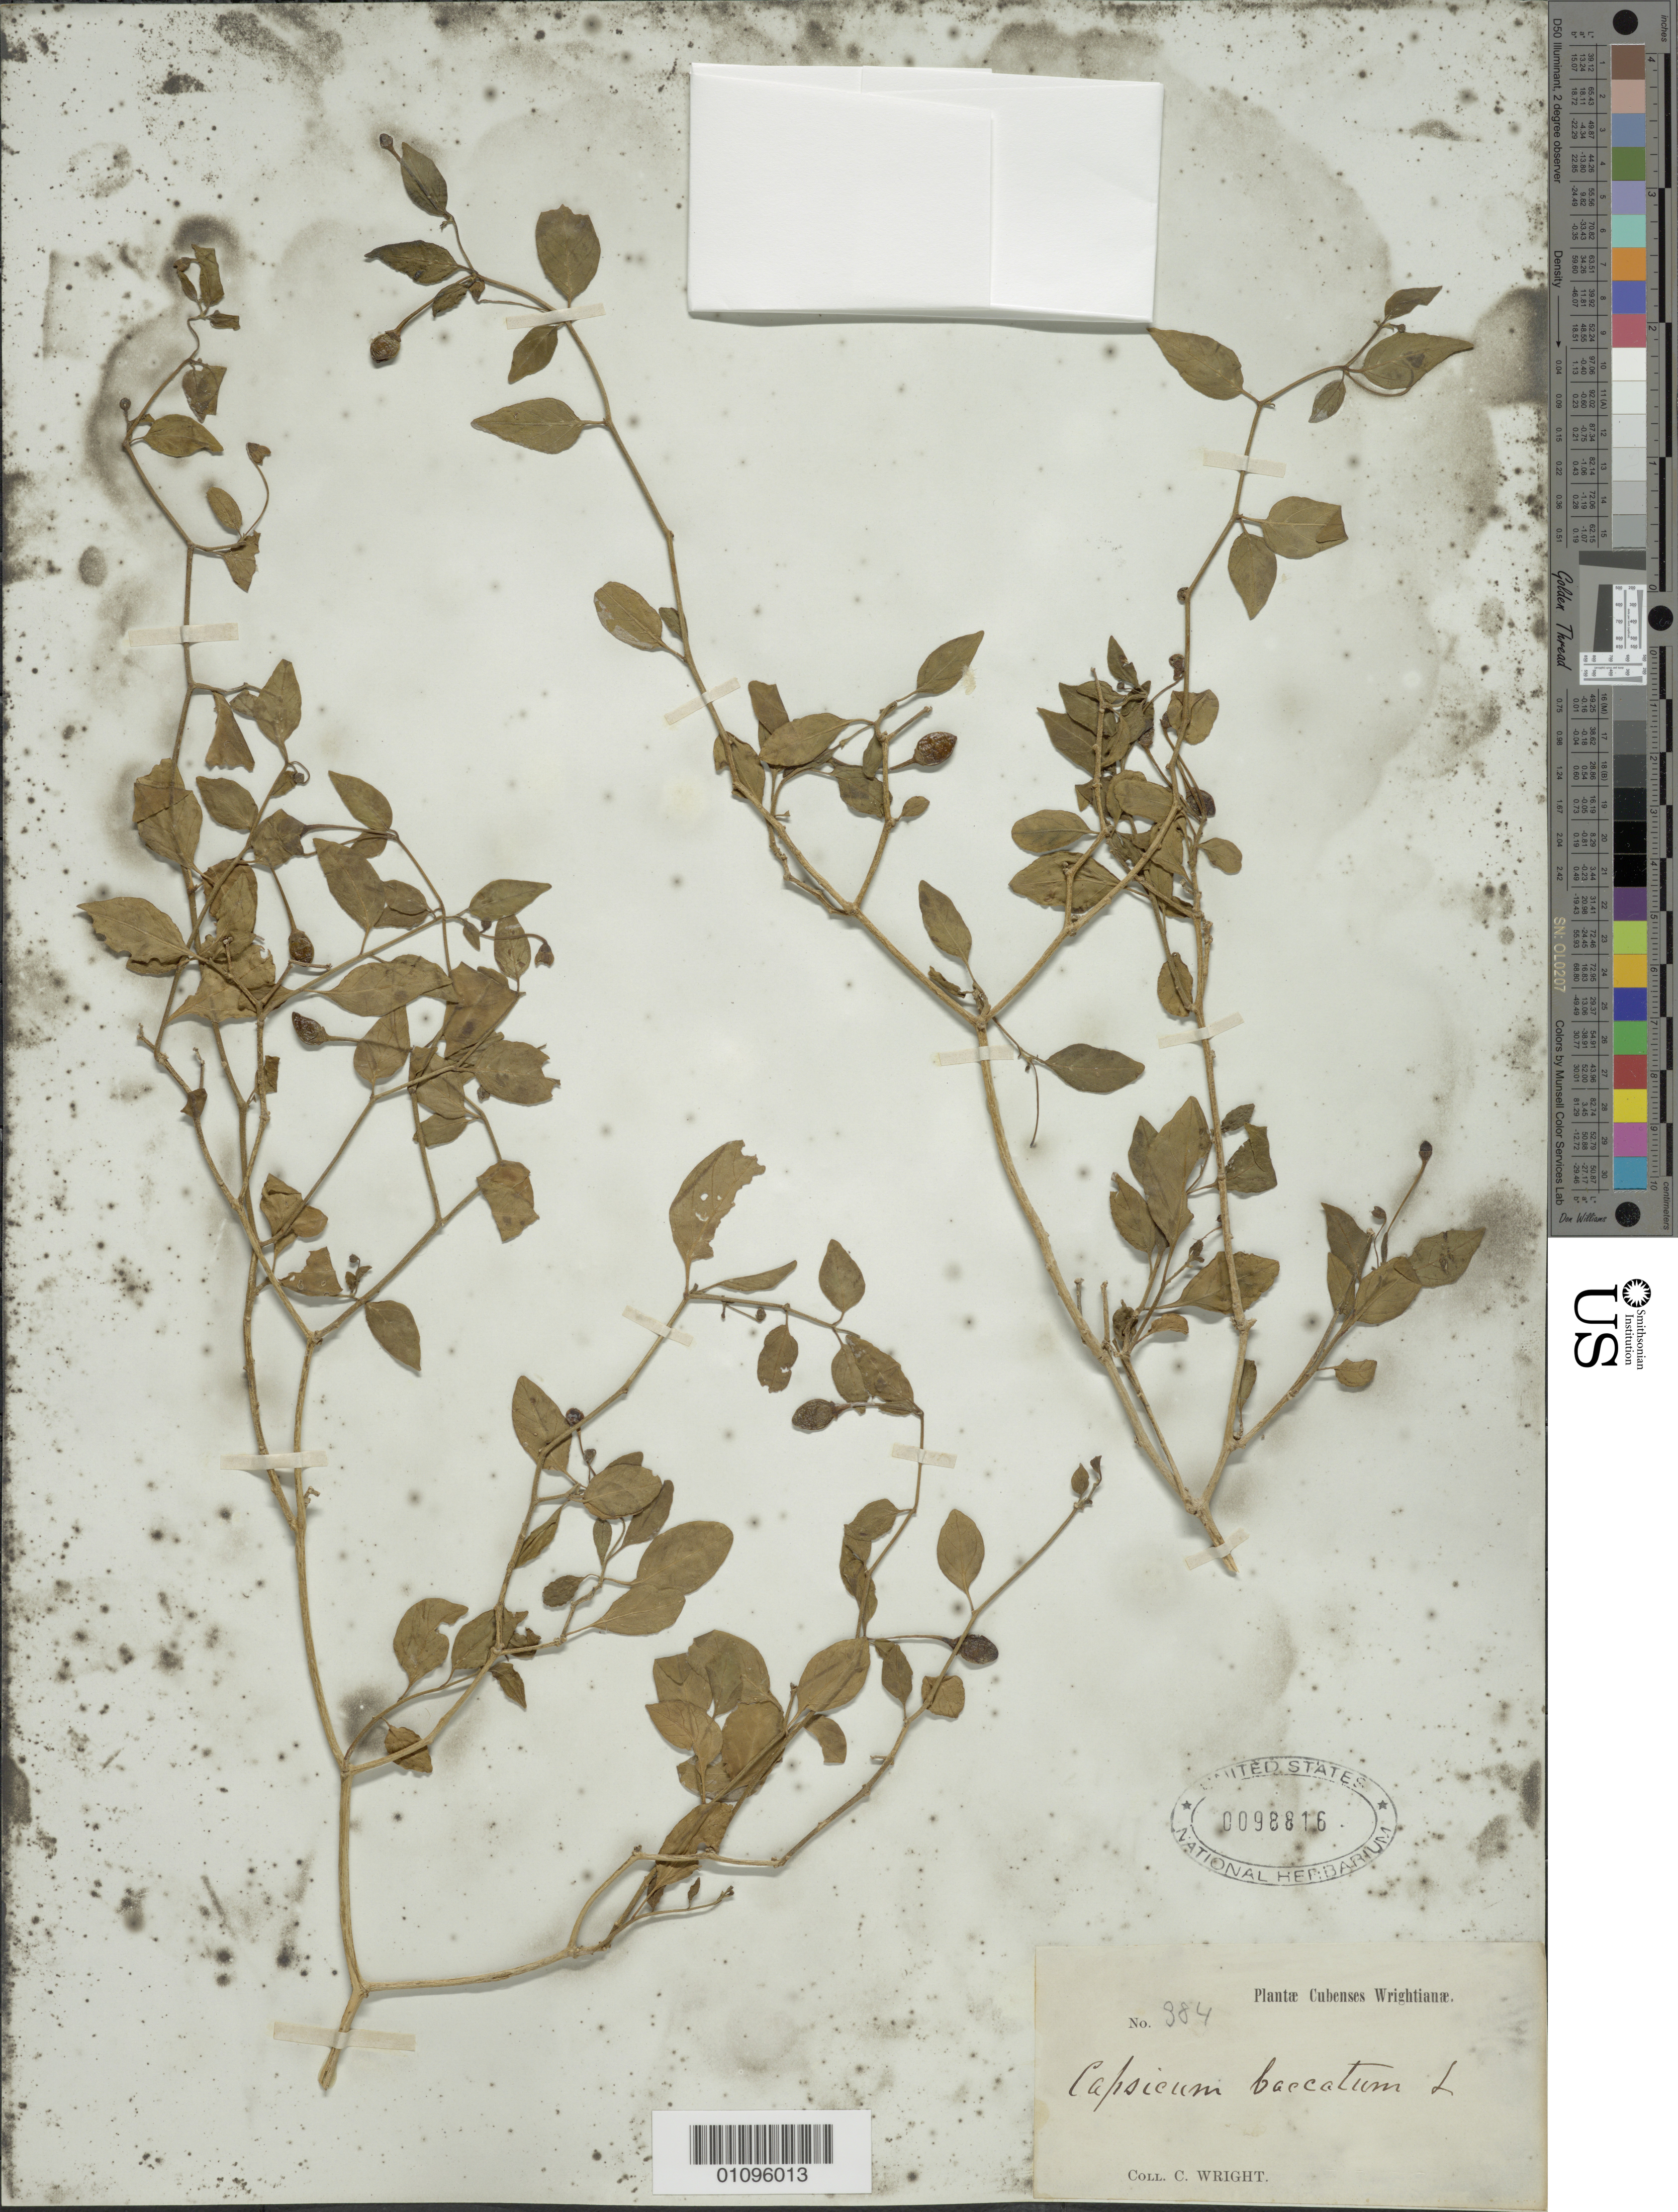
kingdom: Plantae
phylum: Tracheophyta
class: Magnoliopsida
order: Solanales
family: Solanaceae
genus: Capsicum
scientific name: Capsicum baccatum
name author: L.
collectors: C. Wright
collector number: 384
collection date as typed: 1800 to 1899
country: Cuba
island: Cuba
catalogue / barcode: US 98816